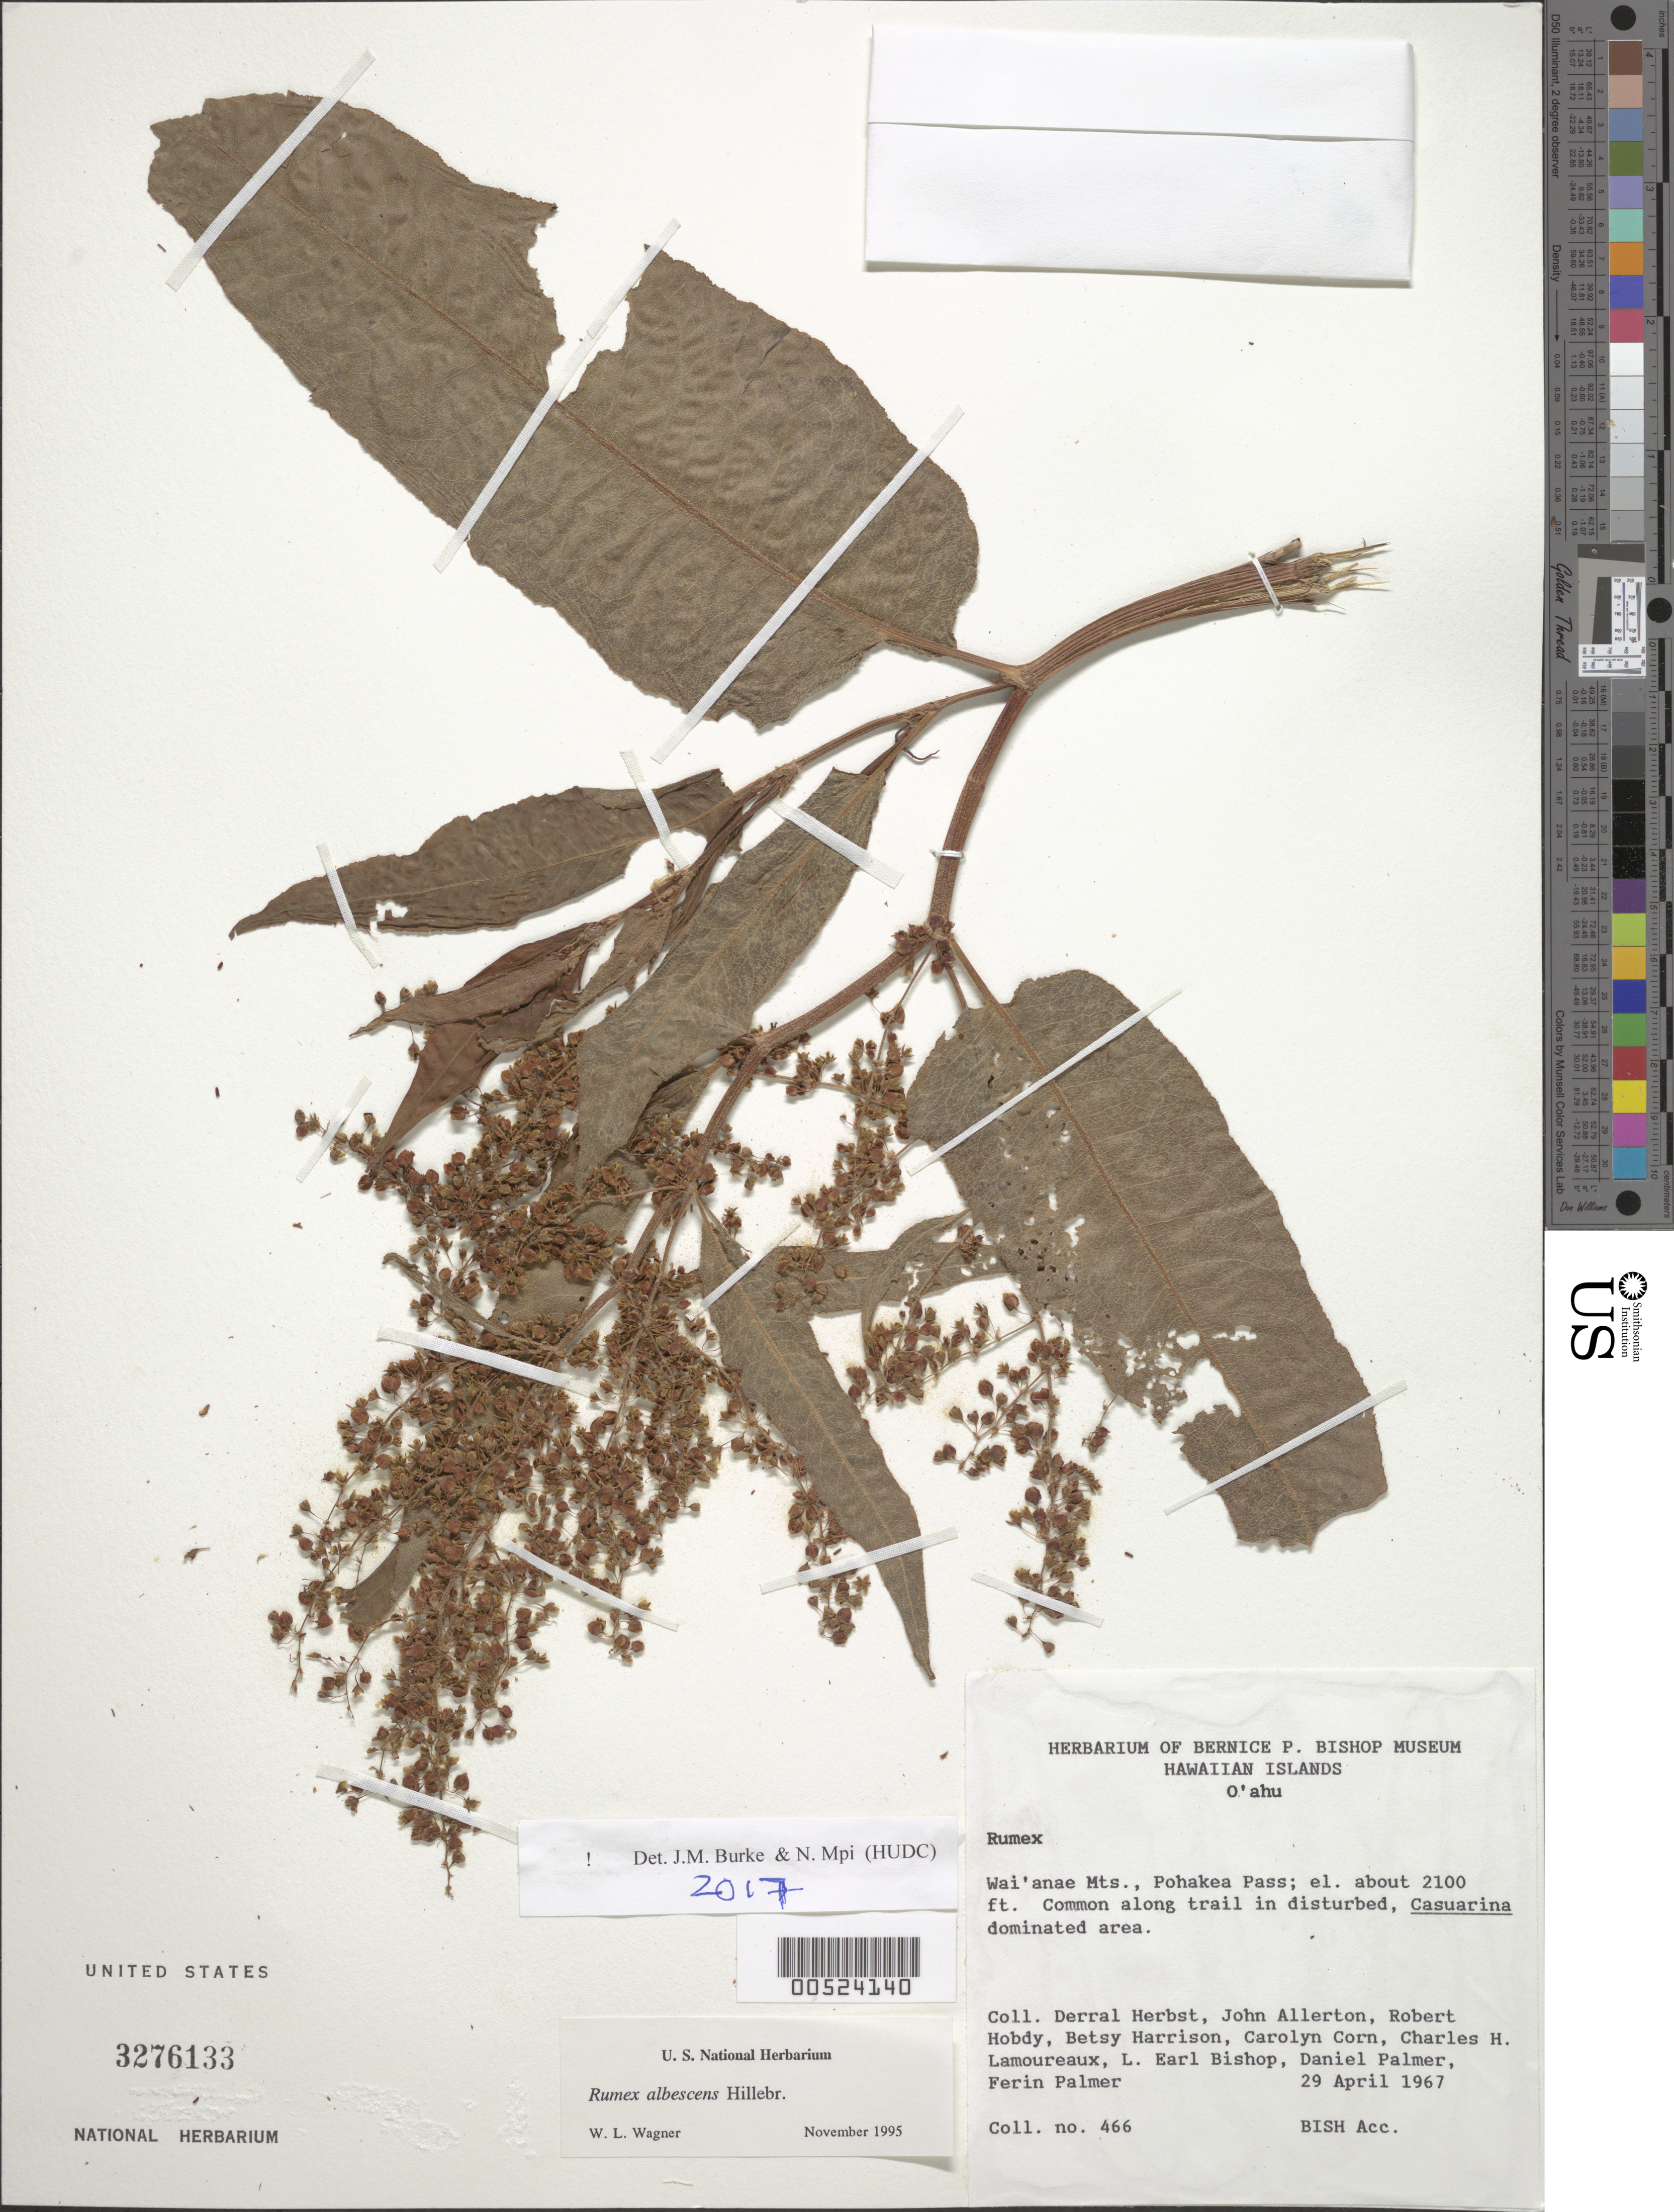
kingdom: Plantae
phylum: Tracheophyta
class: Magnoliopsida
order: Caryophyllales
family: Polygonaceae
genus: Rumex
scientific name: Rumex albescens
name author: Hillebr.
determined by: Wagner, W. L., (BOT), Smithsonian Institution - National Museum of Natural History (UNITED STATES)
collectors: D. R. Herbst, J. Allerton, R. Hobdy & B. Harrison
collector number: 466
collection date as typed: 29 Apr 1967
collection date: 1967-04-29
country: United States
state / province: Hawaii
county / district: Honolulu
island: Oahu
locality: Wai'anae Mts, Pohakea Pass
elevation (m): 640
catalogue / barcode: US 3276133